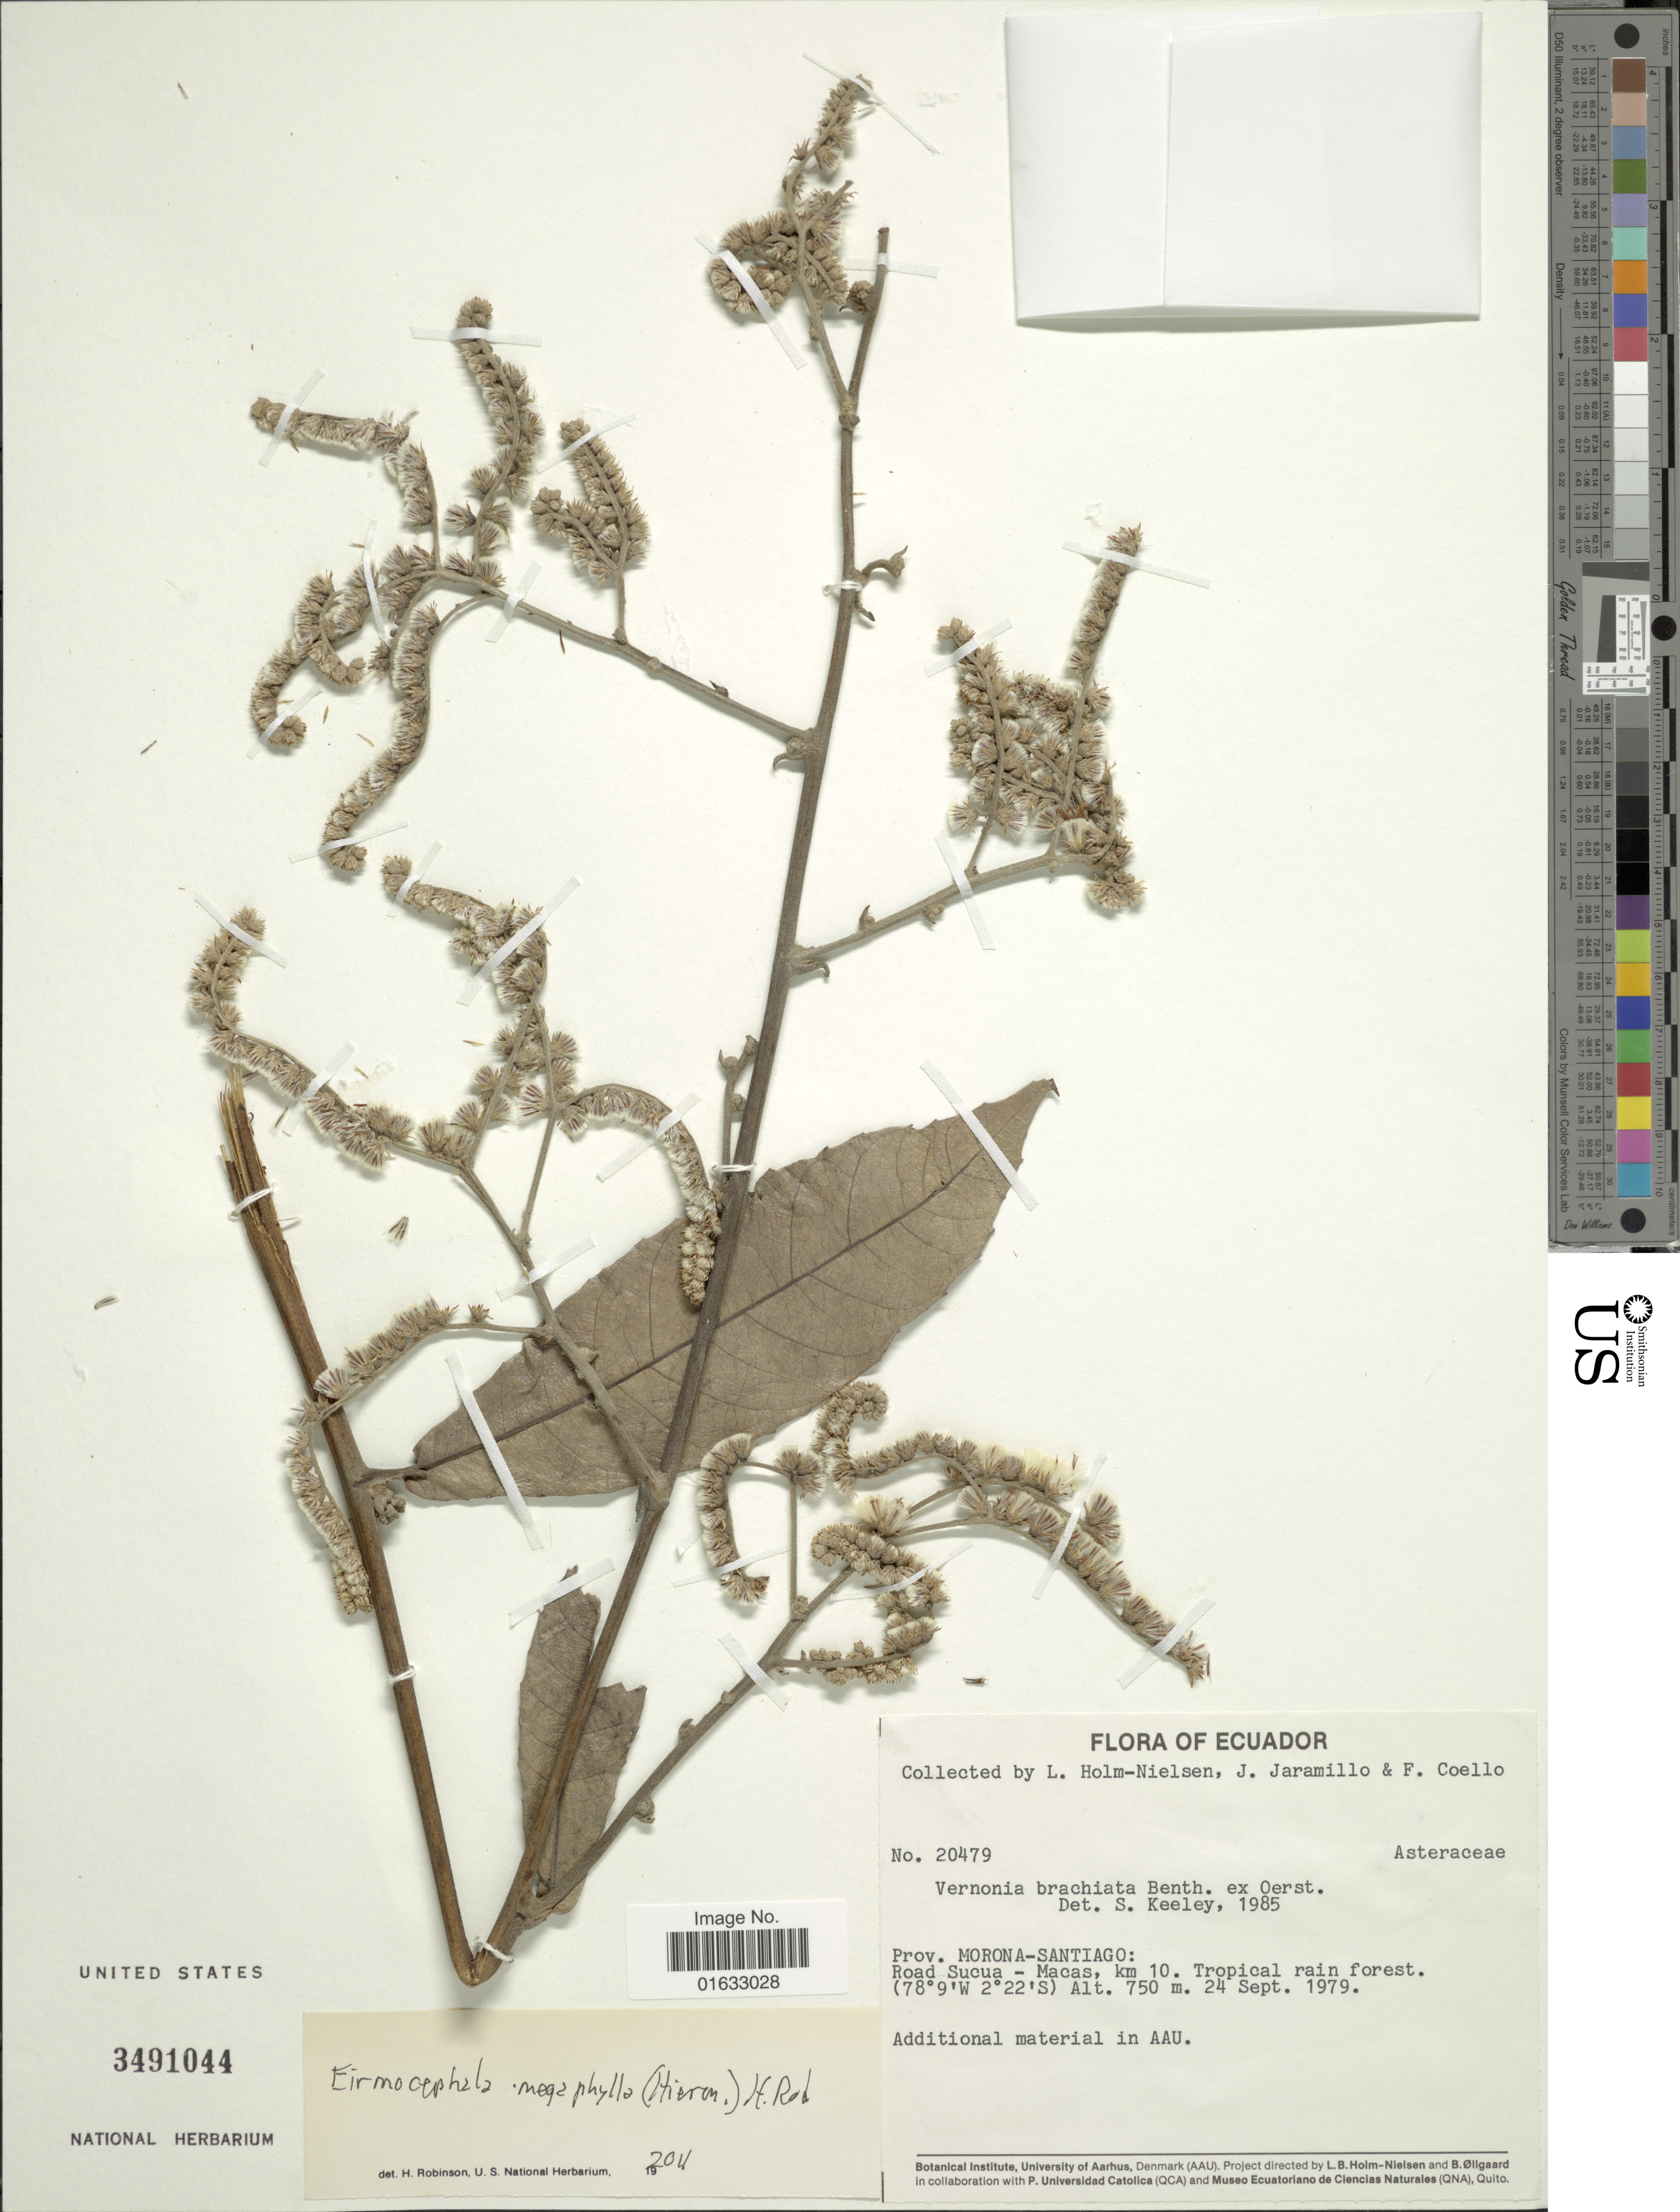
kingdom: Plantae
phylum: Tracheophyta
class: Magnoliopsida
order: Asterales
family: Asteraceae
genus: Eirmocephala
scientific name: Eirmocephala megaphylla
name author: (Hieron.) H. Rob.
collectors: L. B. Holm-Nielsen, J. Jaramillo & F. Coello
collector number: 20479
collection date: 1979-09-24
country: Ecuador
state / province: Morona-Santiago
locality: Ecuador, Prov. Morona-Santiago: Road Sucua - Macas, km 10.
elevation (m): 750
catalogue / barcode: US 3491044